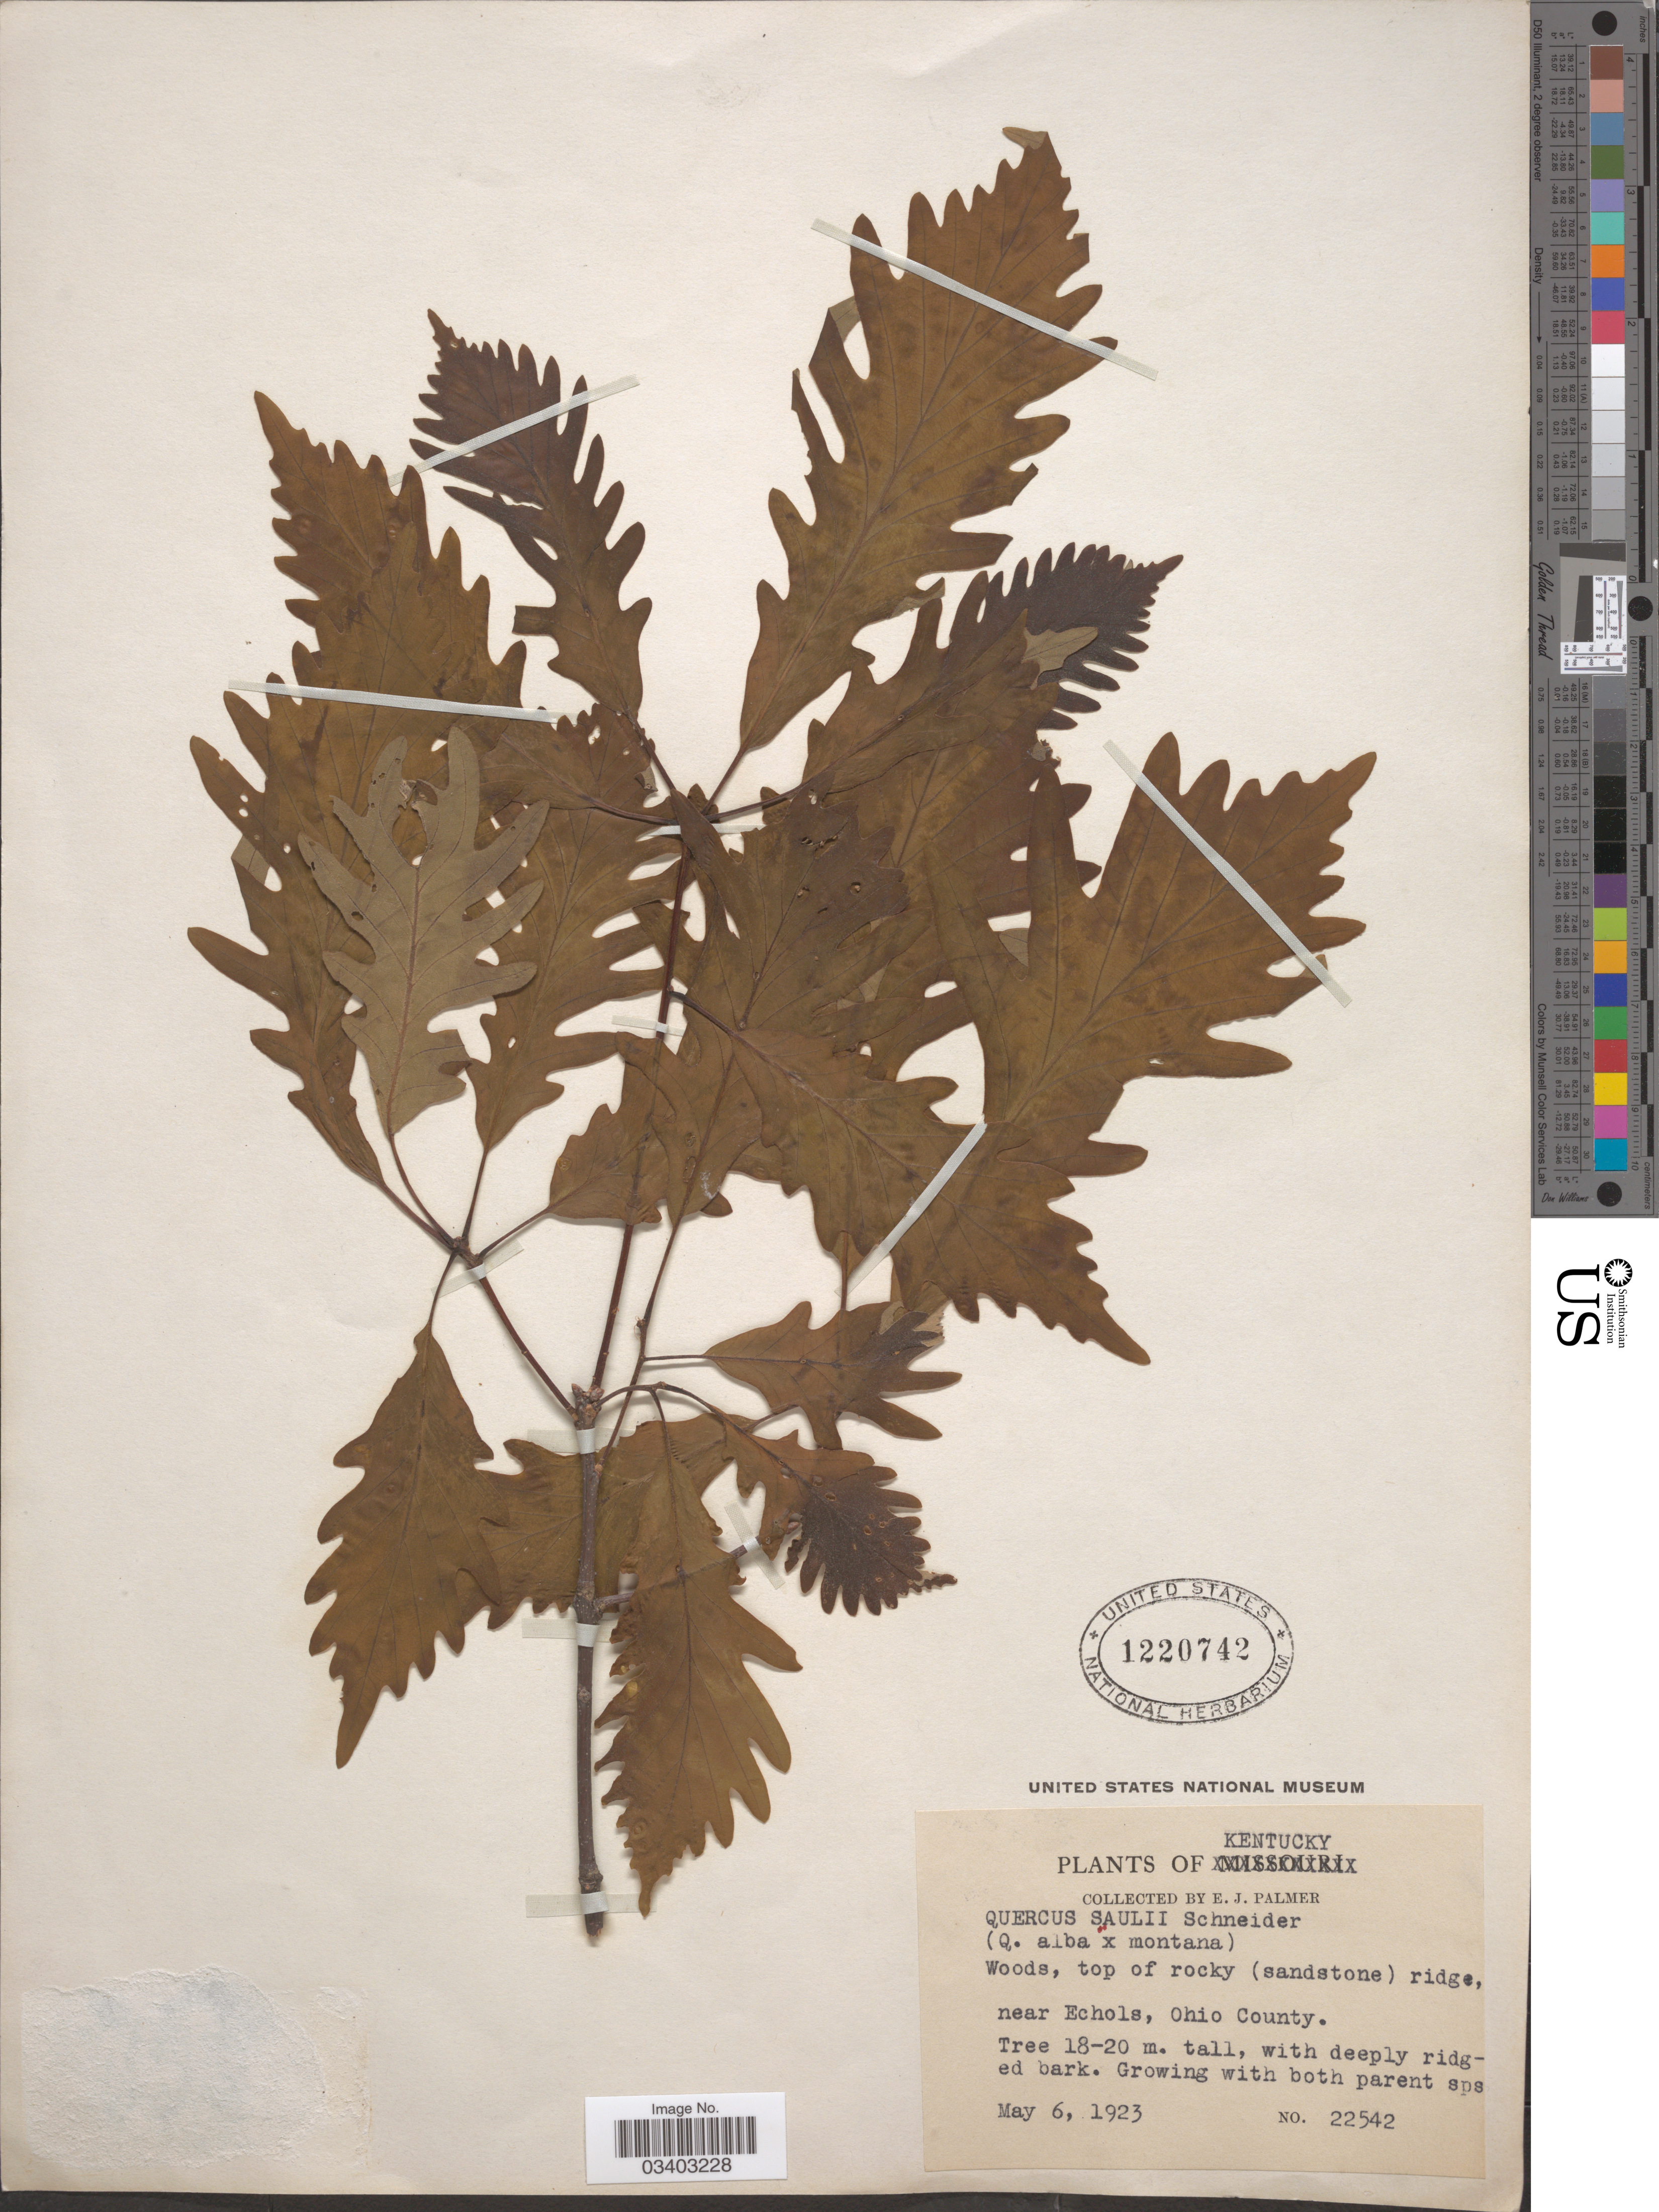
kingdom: Plantae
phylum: Tracheophyta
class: Magnoliopsida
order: Fagales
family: Fagaceae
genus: Quercus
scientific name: Quercus alba x Q. prinus L.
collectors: E. J. Palmer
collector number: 22542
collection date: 1923-05-06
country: United States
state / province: Kentucky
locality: Near Echols, Ohio County.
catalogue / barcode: US 1220742